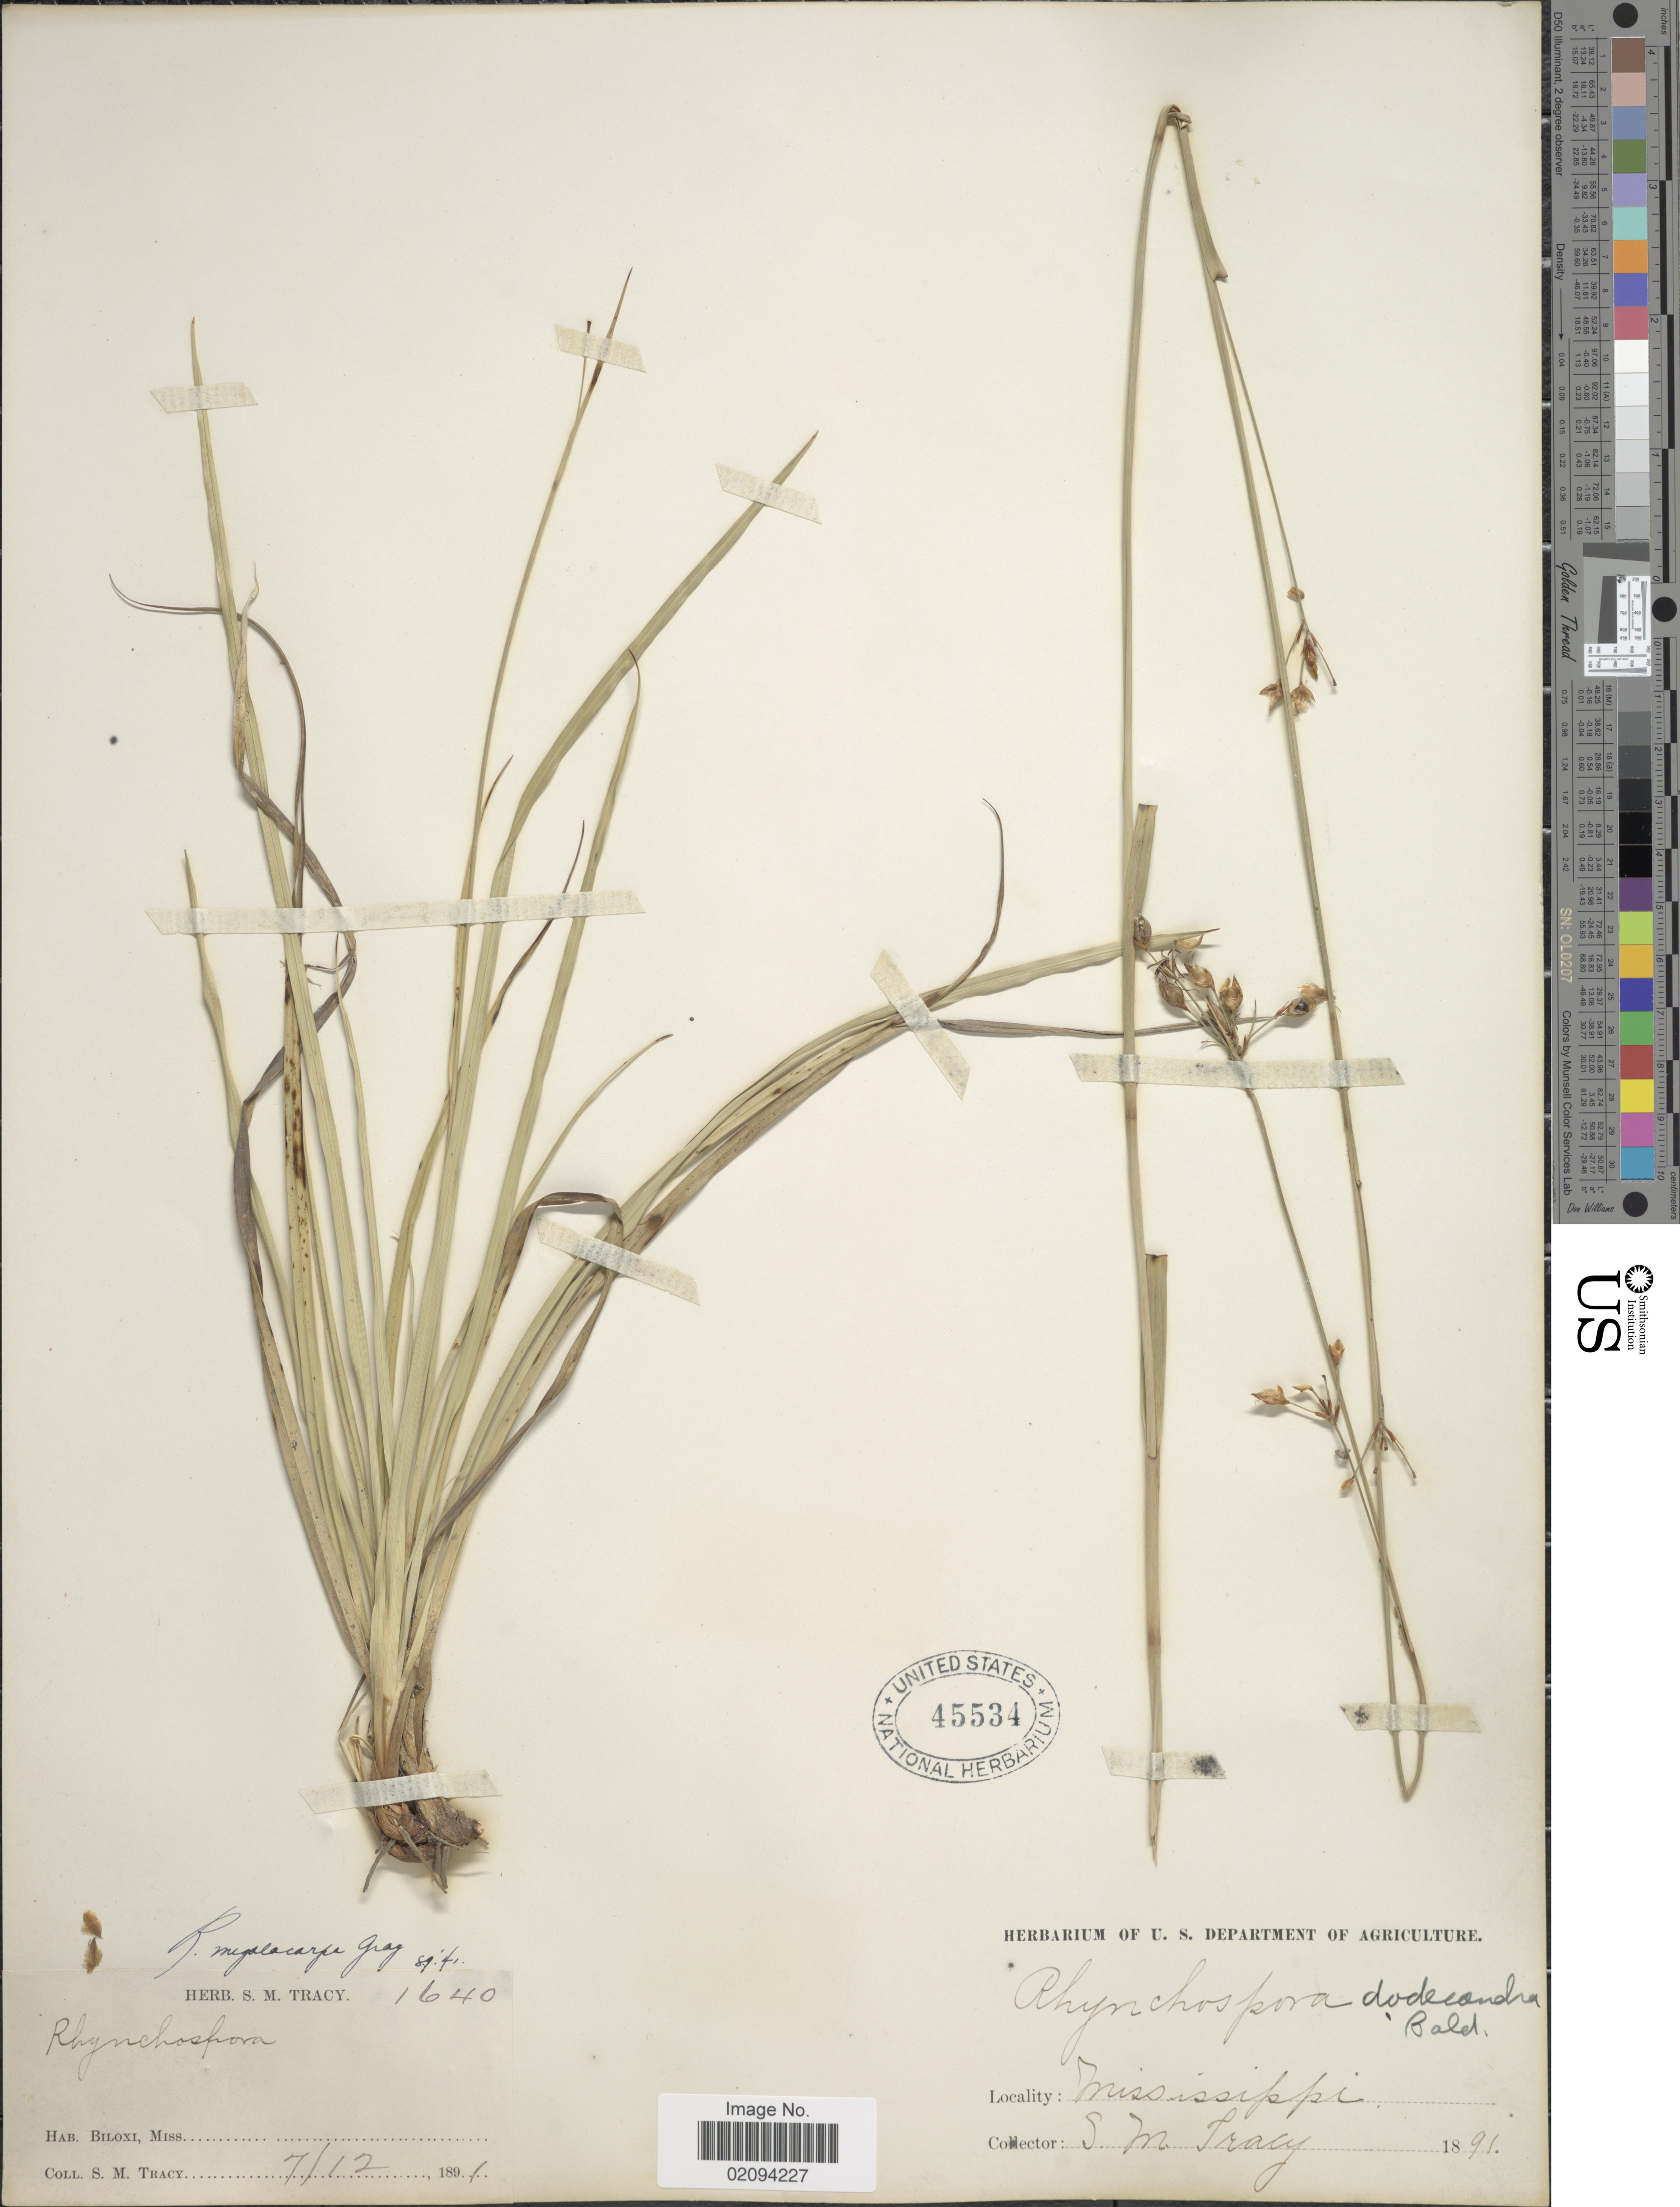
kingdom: Plantae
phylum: Tracheophyta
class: Liliopsida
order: Poales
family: Cyperaceae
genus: Rhynchospora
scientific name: Rhynchospora megalocarpa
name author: A. Gray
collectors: S. M. Tracy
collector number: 1640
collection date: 1891-07-12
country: United States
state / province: Mississippi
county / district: Harrison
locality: Biloxi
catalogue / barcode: US 45534